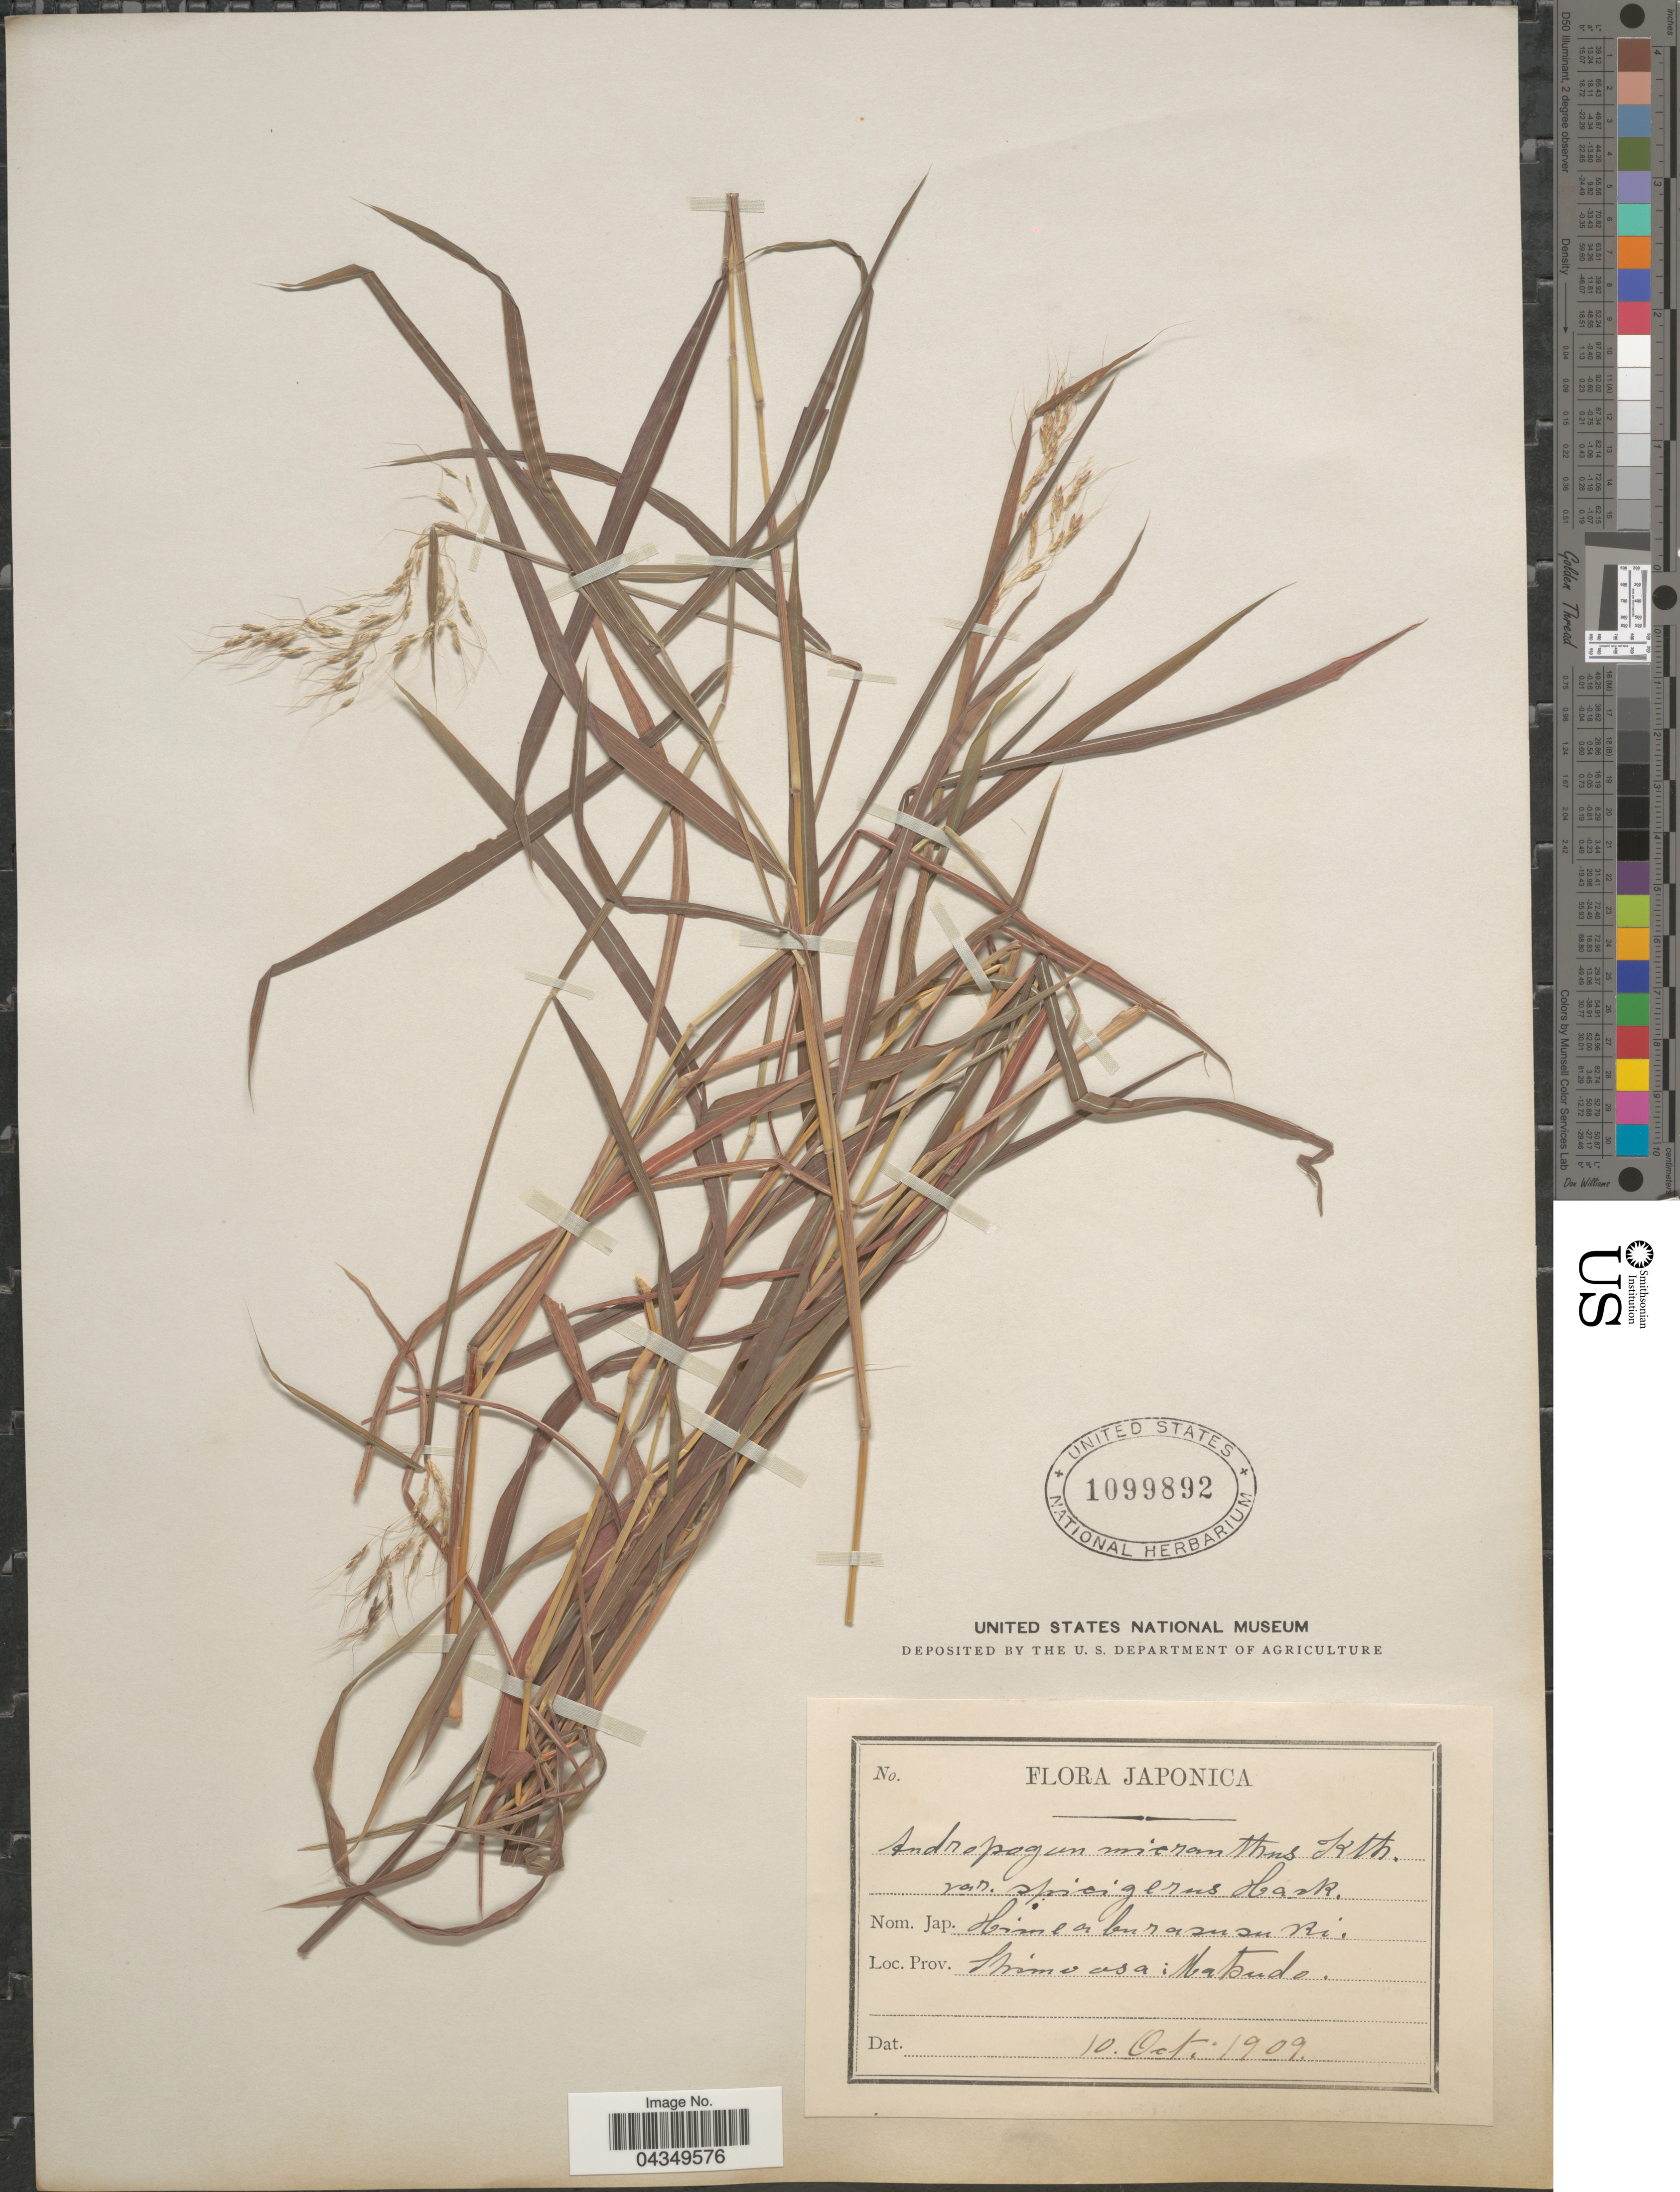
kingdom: Plantae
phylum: Tracheophyta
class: Liliopsida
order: Poales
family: Poaceae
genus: Capillipedium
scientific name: Capillipedium parviflorum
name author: (R. Br.) Stapf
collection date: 1909-10-10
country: Japan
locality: Japonica. Prov. Shimoosa: Matsudo.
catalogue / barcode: US 1099892